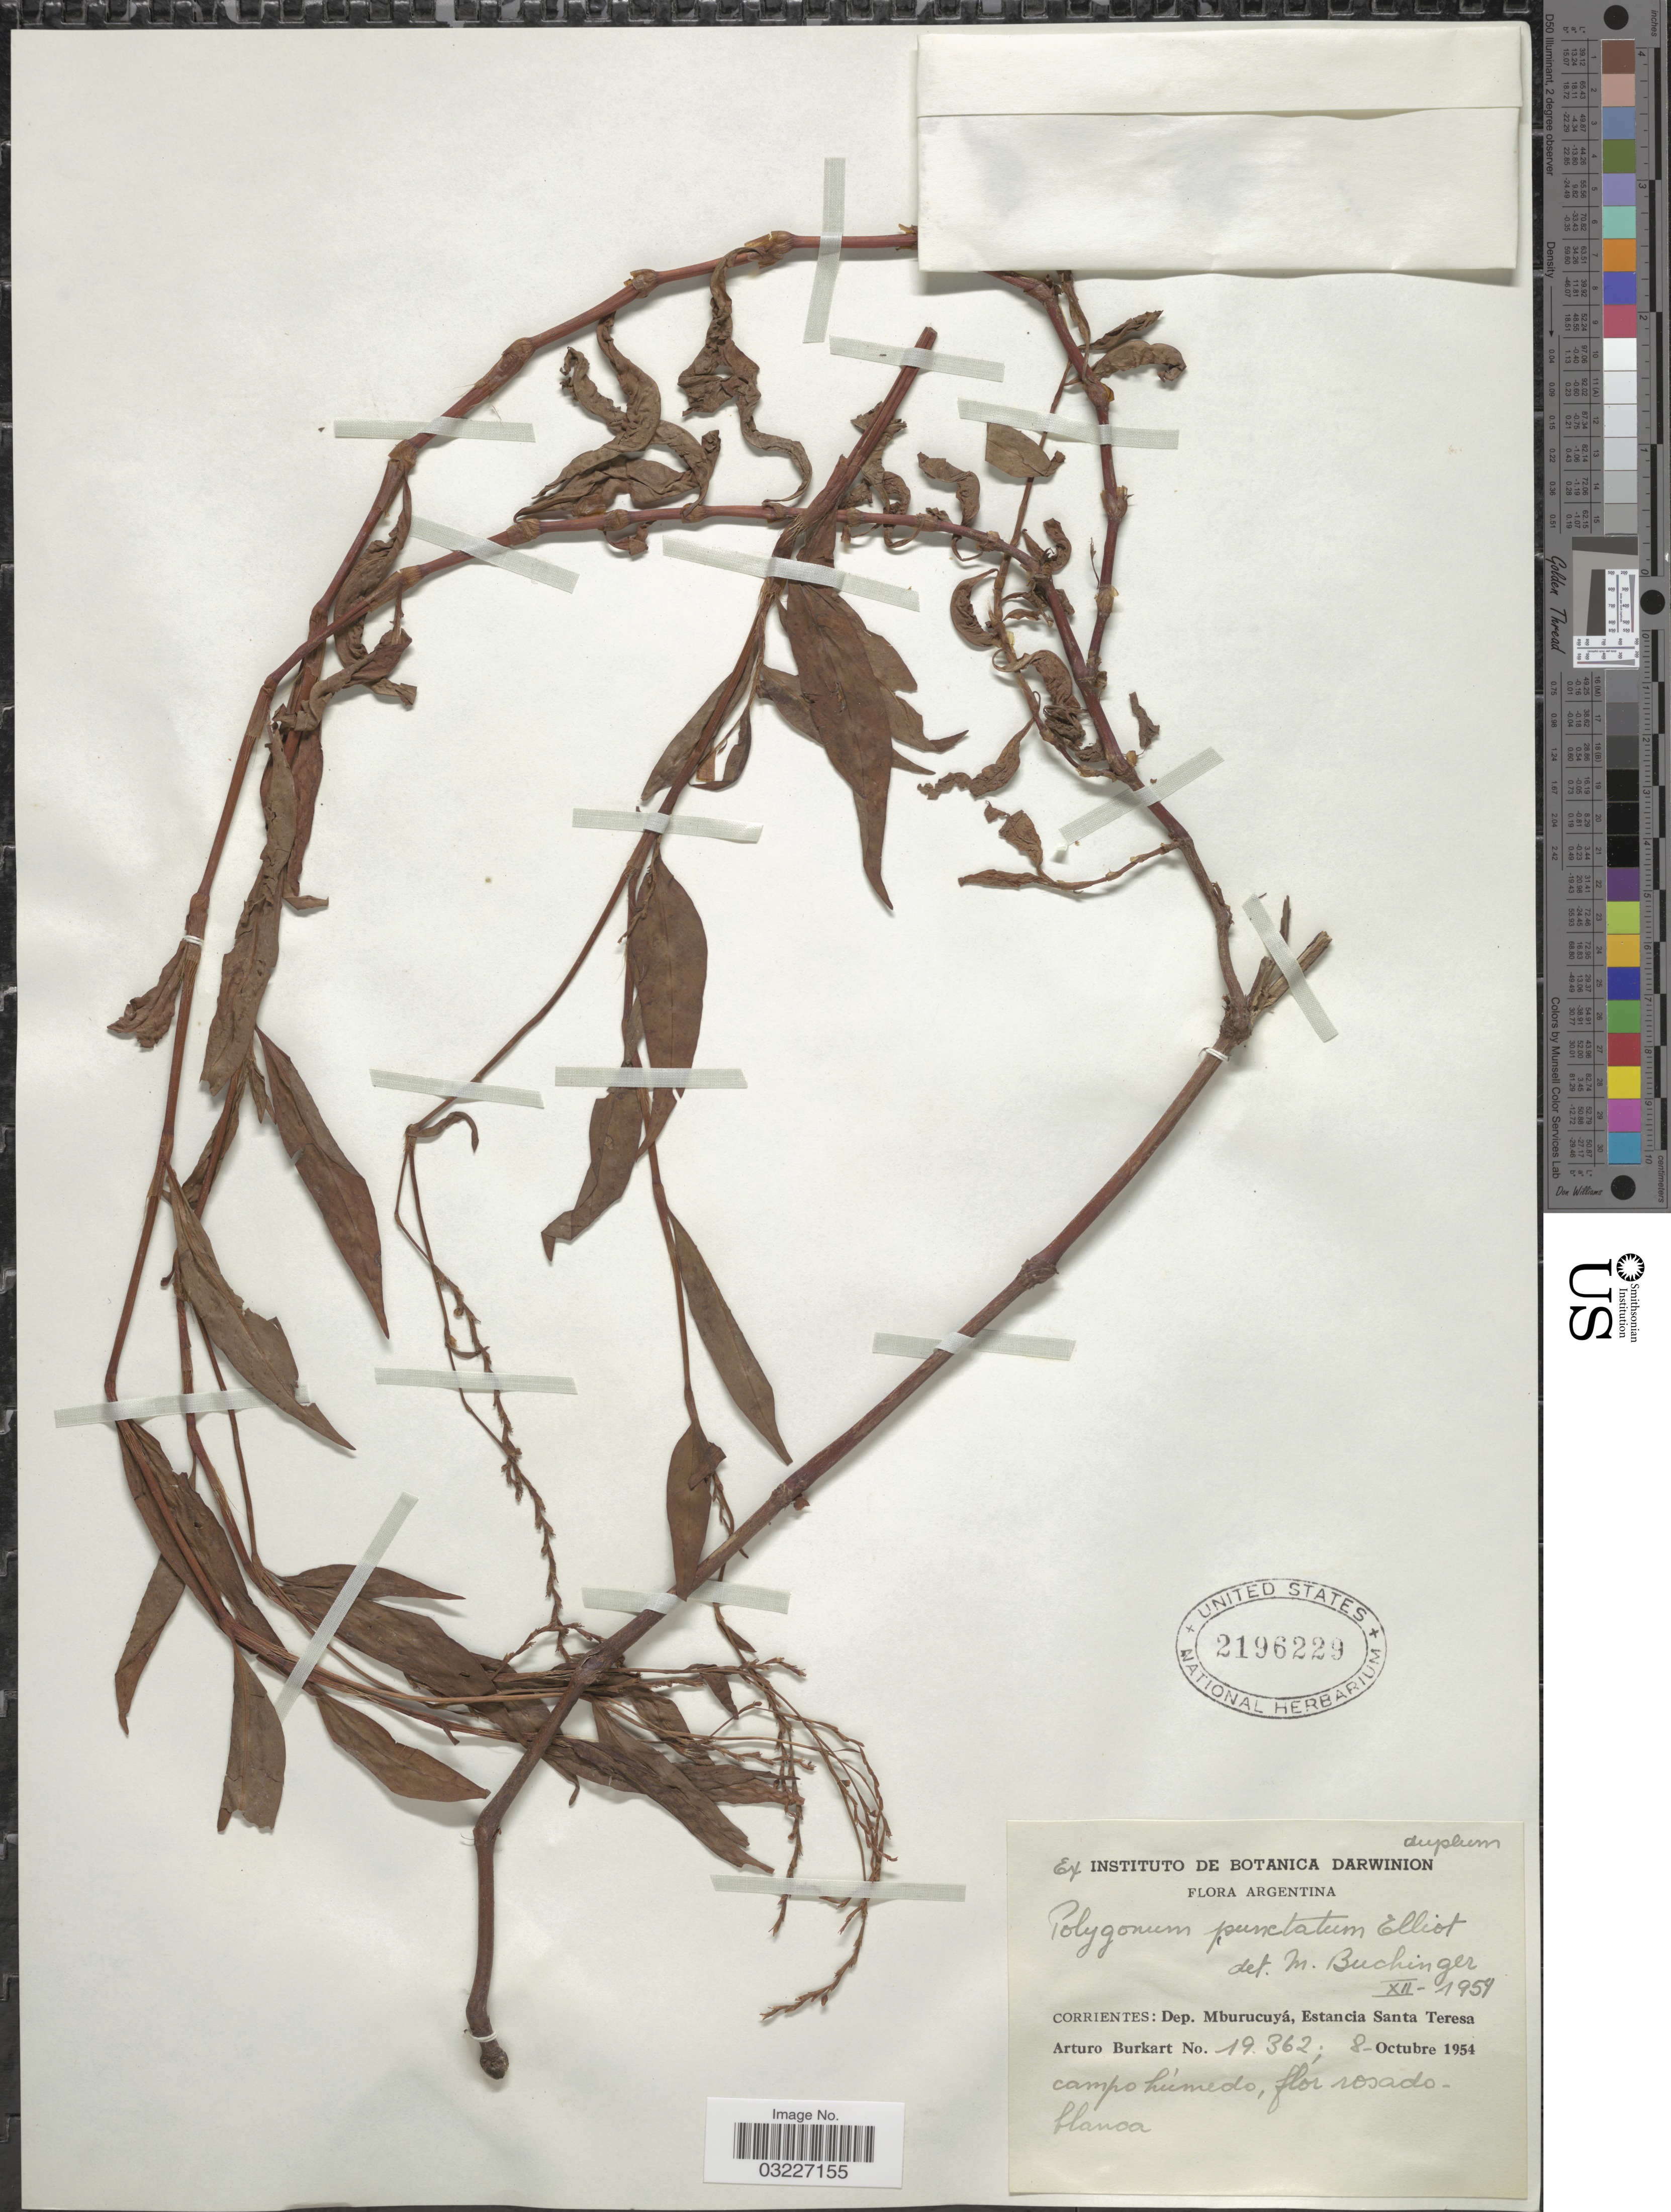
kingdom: Plantae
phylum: Tracheophyta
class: Magnoliopsida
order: Caryophyllales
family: Polygonaceae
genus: Polygonum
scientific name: Polygonum punctatum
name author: Elliott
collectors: A. E. Burkart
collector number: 19362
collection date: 1954-10-08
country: Argentina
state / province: Corrientes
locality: Dep. Mburucuyá, Estancia Santa Teresa.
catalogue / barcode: US 2196229